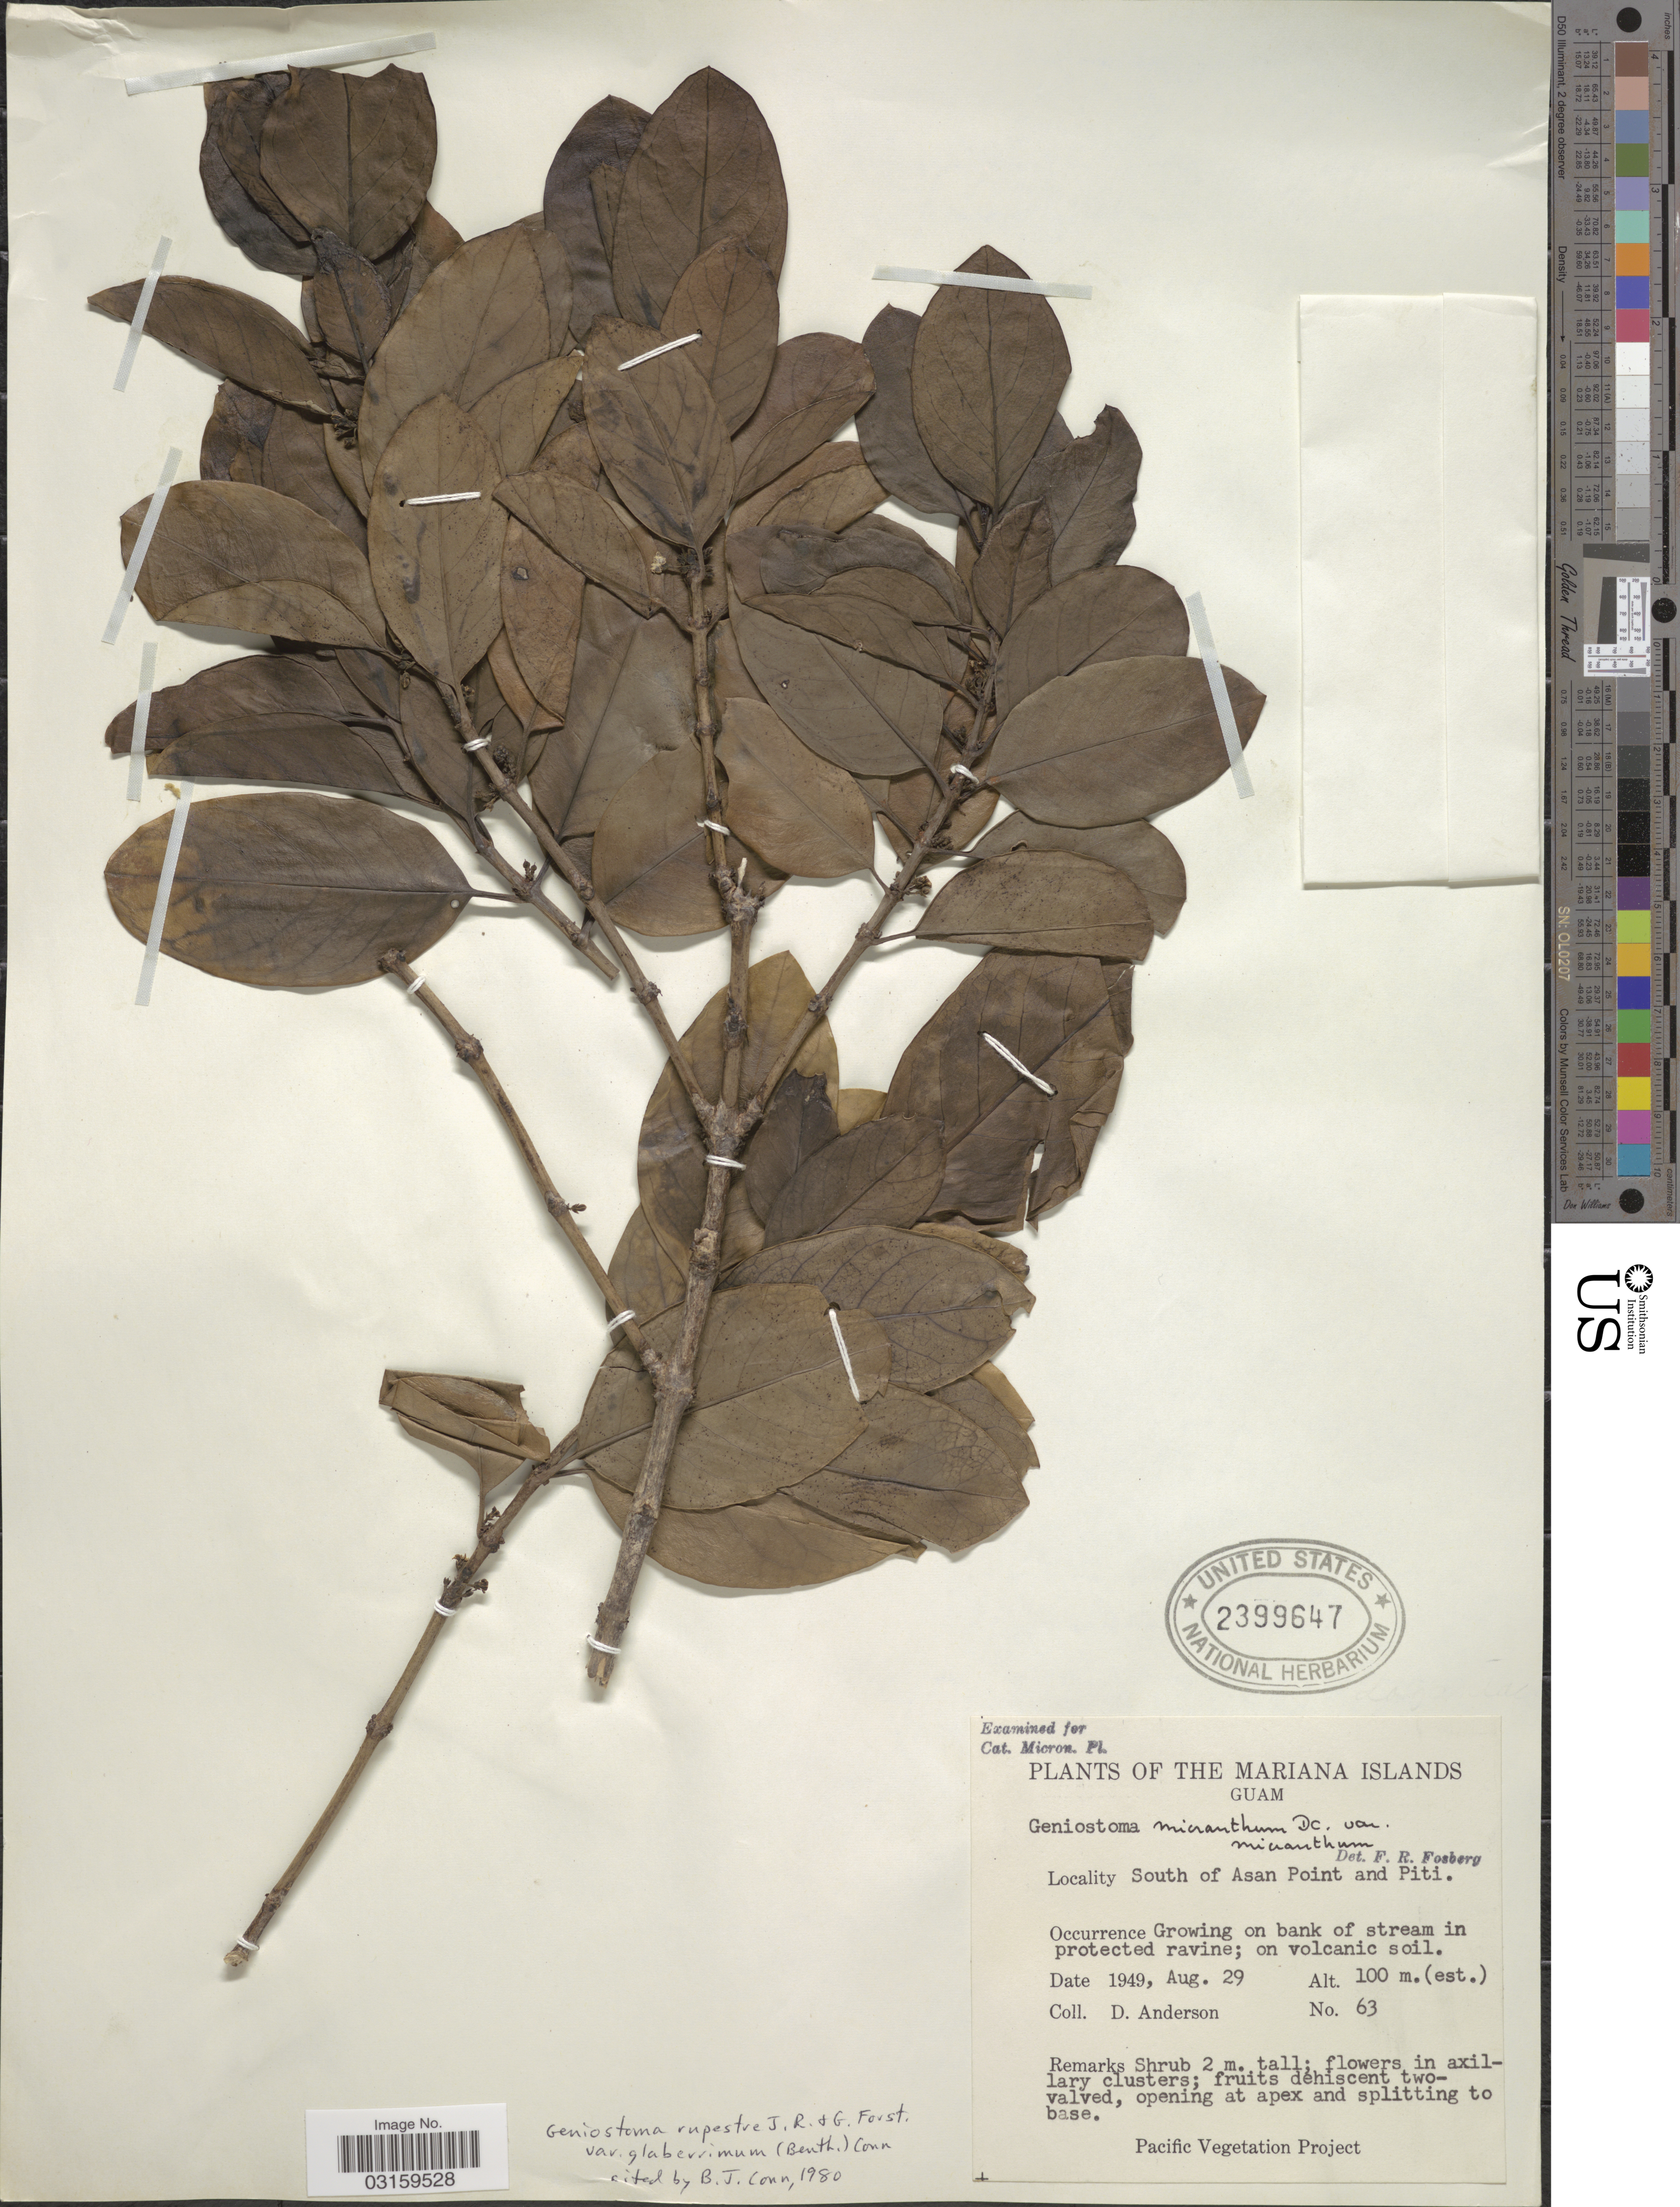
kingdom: Plantae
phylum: Tracheophyta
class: Magnoliopsida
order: Gentianales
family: Loganiaceae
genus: Geniostoma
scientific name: Geniostoma rupestre var. glaberrimum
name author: J.R. Forst. & G. Forst.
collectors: D. Anderson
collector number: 63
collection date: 1949-08-29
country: Guam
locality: Mariana Islands. South of Asan Point and Piti.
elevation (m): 100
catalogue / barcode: US 2399647